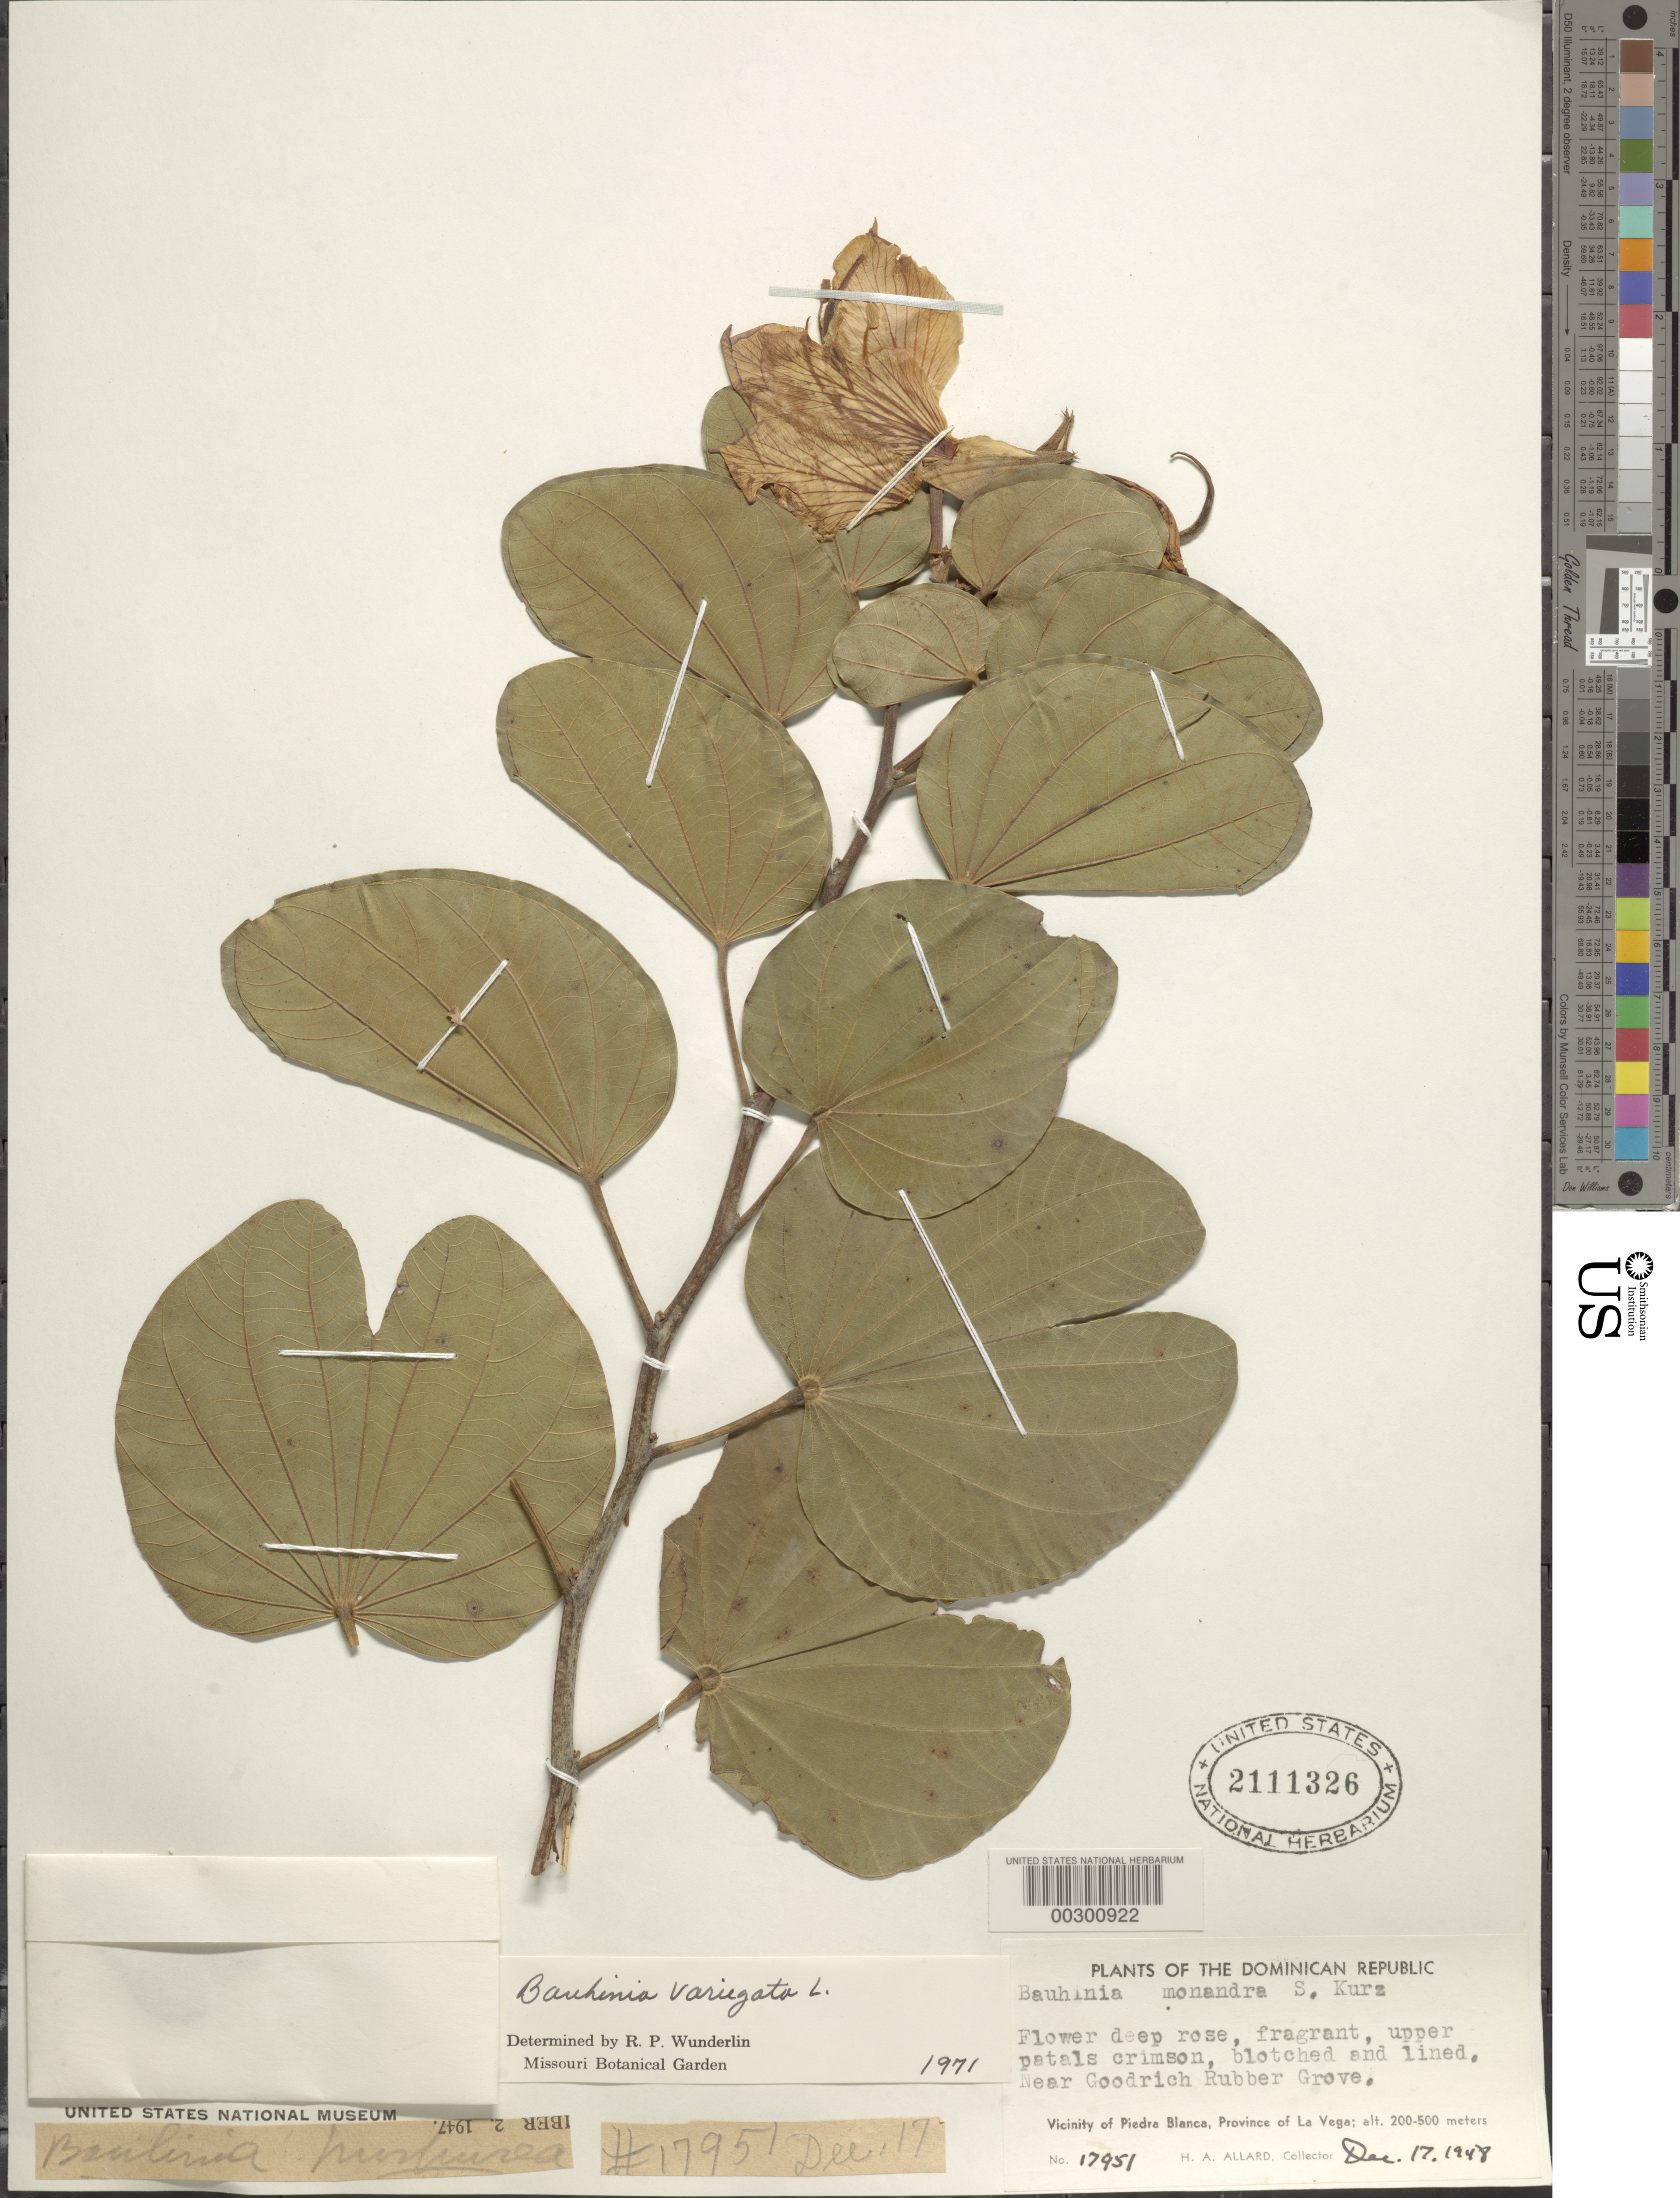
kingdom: Plantae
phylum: Tracheophyta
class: Magnoliopsida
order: Fabales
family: Fabaceae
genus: Bauhinia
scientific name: Bauhinia variegata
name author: L.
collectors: H. A. Allard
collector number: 17951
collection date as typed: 17 Dec 1948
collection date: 1948-12-17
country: Dominican Republic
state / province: La Vega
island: Hispaniola Island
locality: Vicinity of piedra blanca, near goodrich rubber grove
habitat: near rubber grove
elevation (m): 200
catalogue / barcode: US 2111326